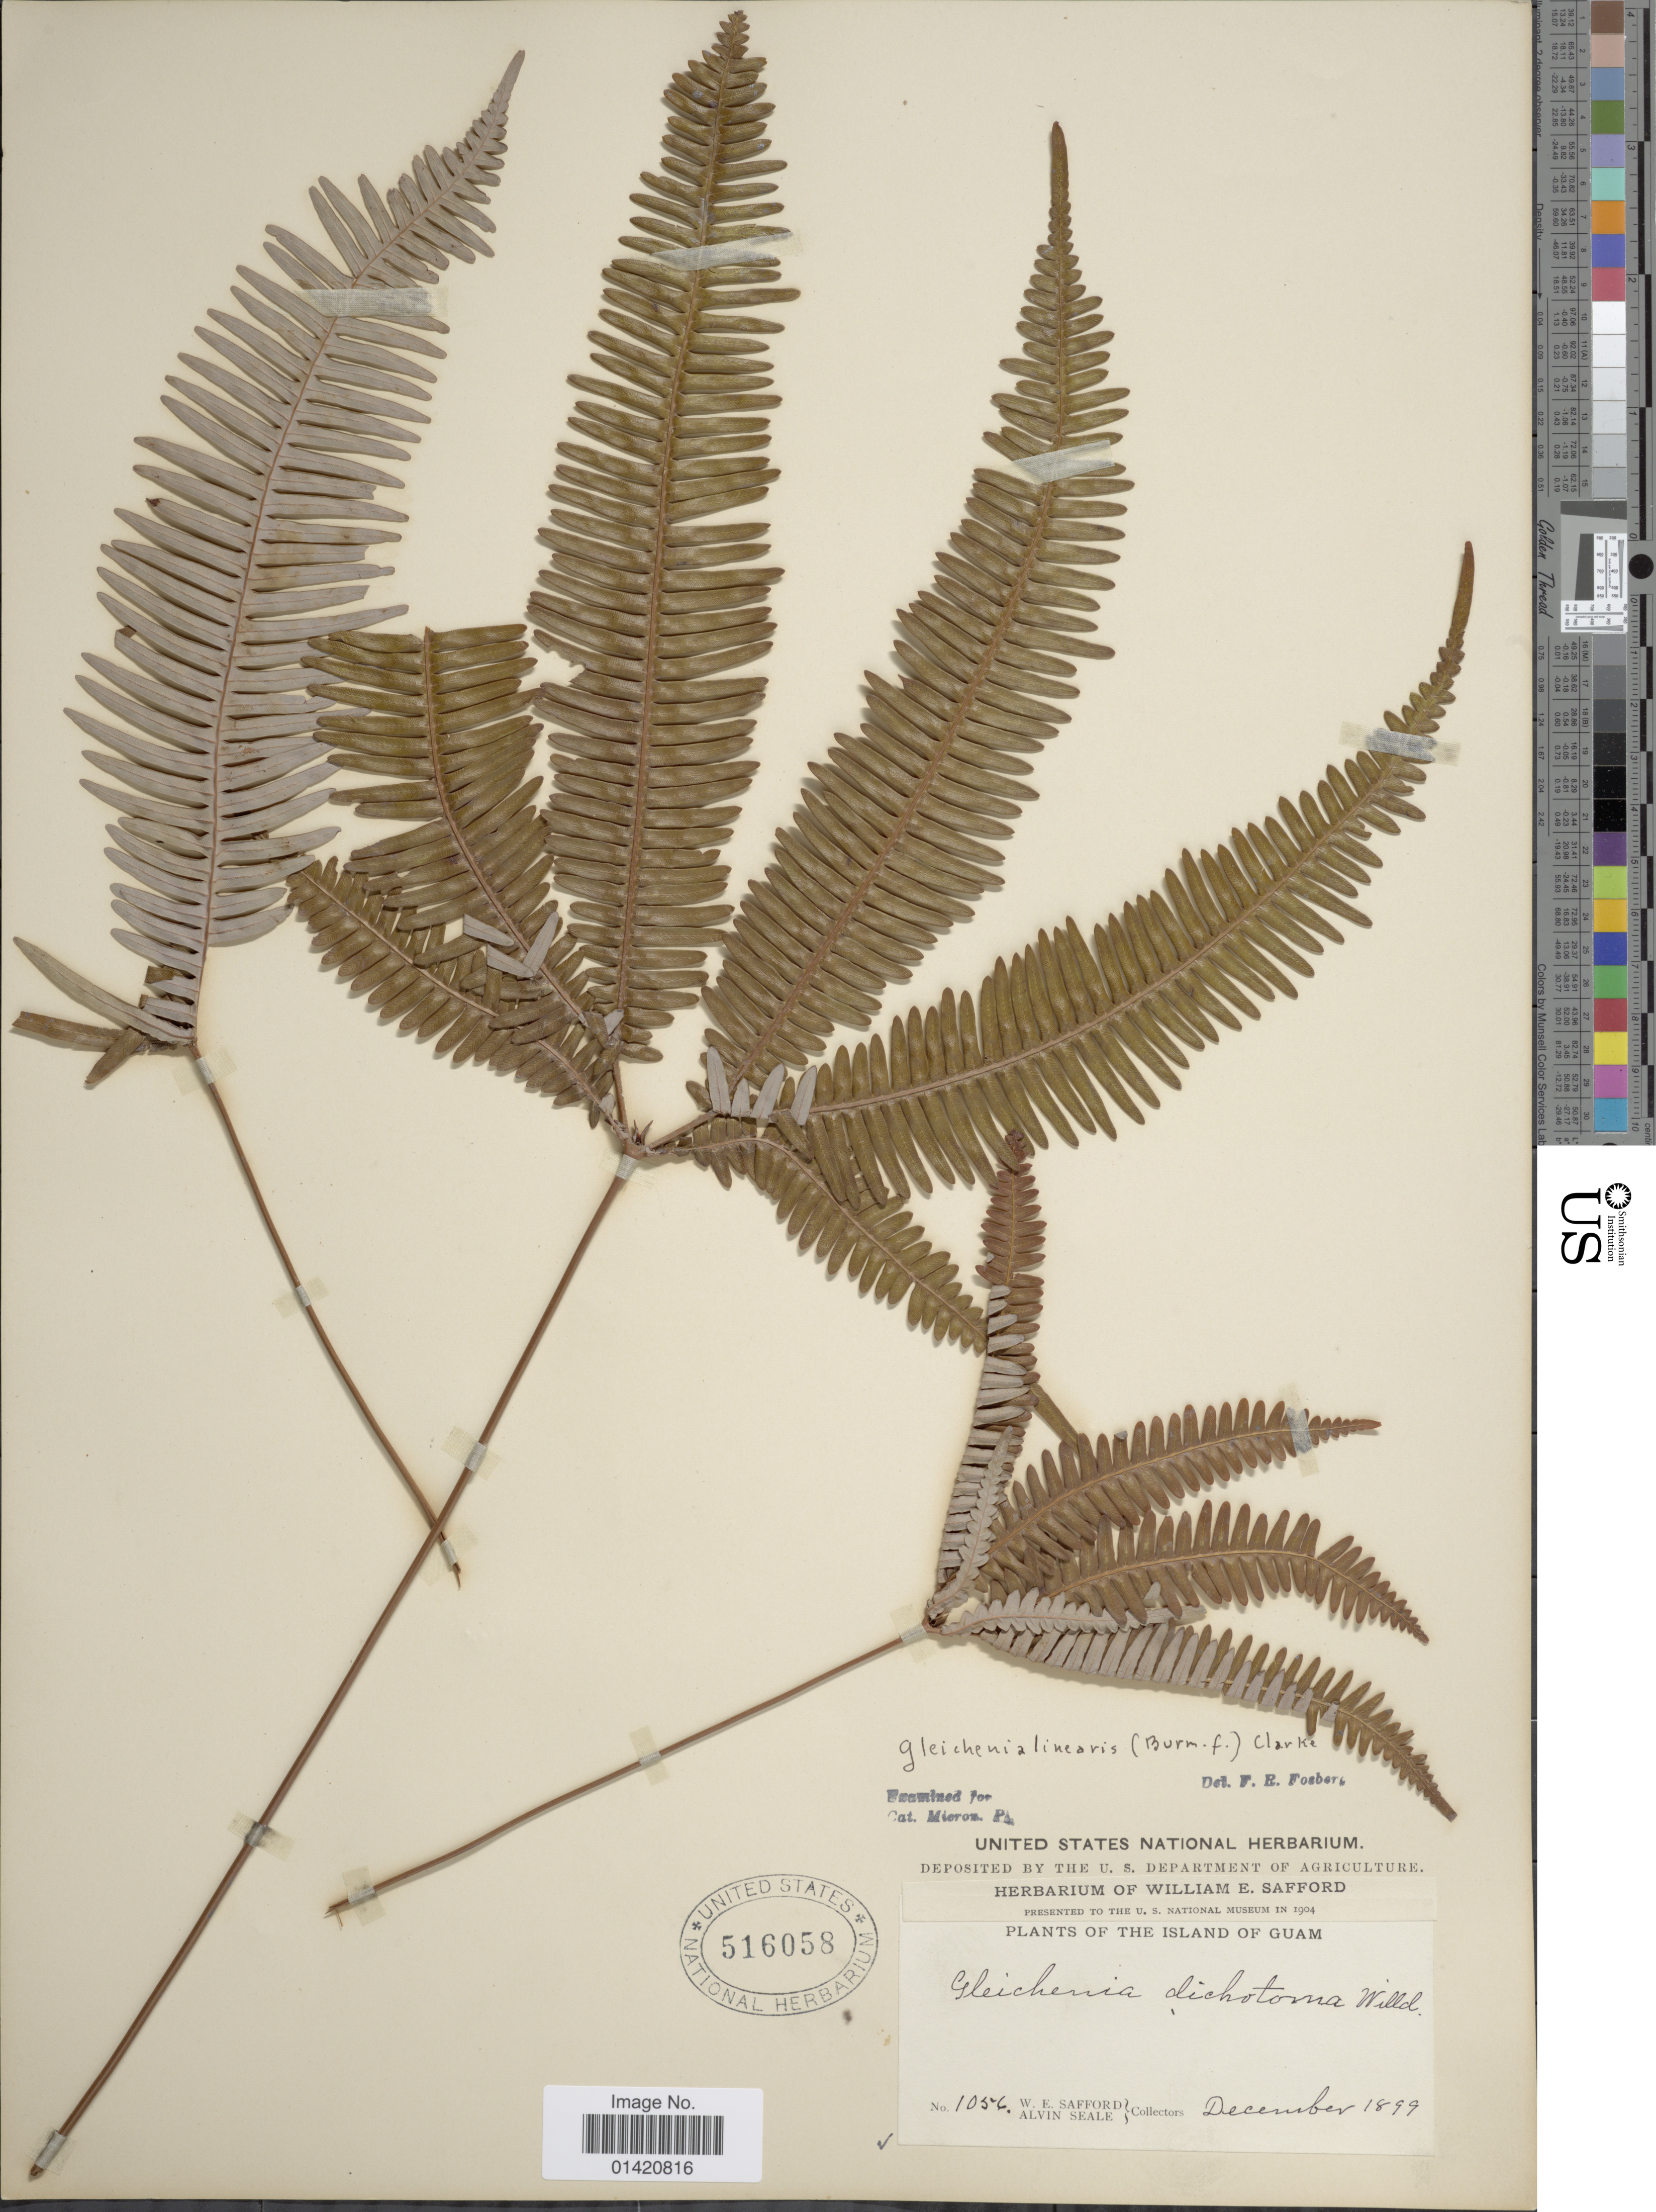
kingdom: Plantae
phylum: Tracheophyta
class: Polypodiopsida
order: Gleicheniales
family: Gleicheniaceae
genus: Dicranopteris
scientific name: Dicranopteris linearis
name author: (Burm. f.) Underw.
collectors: W. E. Safford & A. Seale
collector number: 1056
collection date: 1899-12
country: Guam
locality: The Island of Guam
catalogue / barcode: US 516058